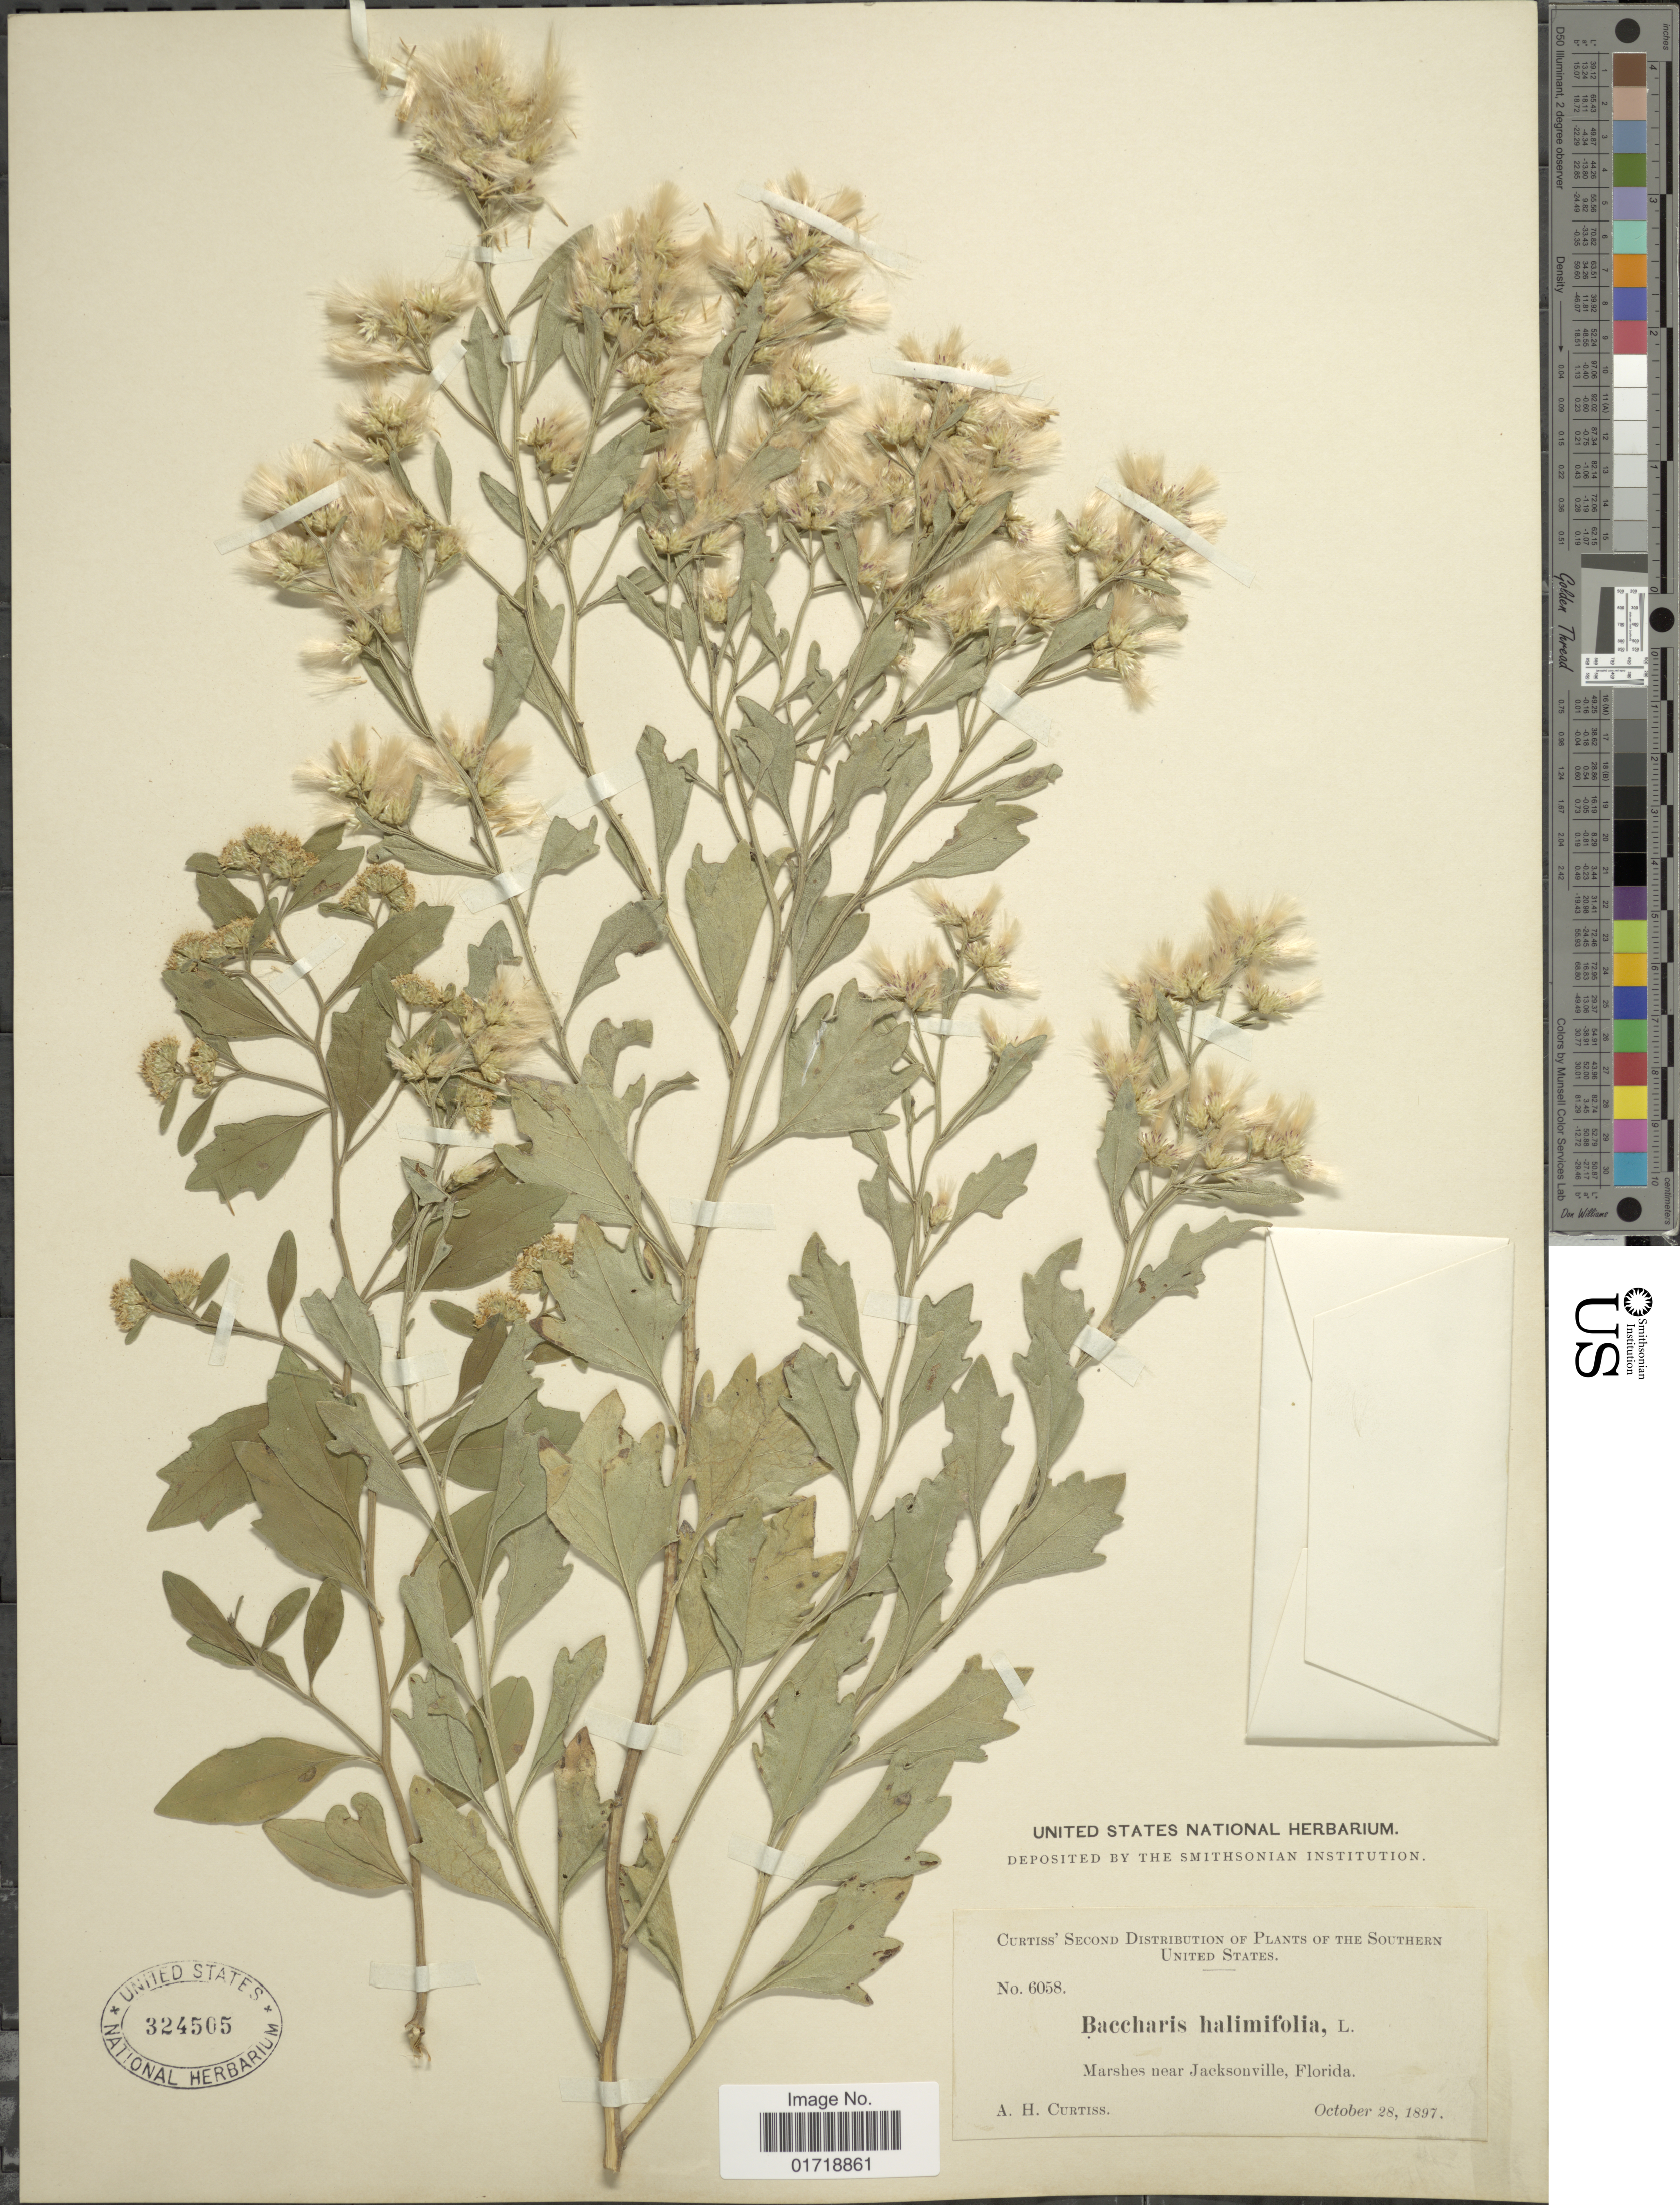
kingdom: Plantae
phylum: Tracheophyta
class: Magnoliopsida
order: Asterales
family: Asteraceae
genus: Baccharis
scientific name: Baccharis halimifolia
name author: L.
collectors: A. H. Curtiss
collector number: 6058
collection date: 1897-10-28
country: United States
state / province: Florida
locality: Marshes near Jacksonville, Florida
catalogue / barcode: US 324505